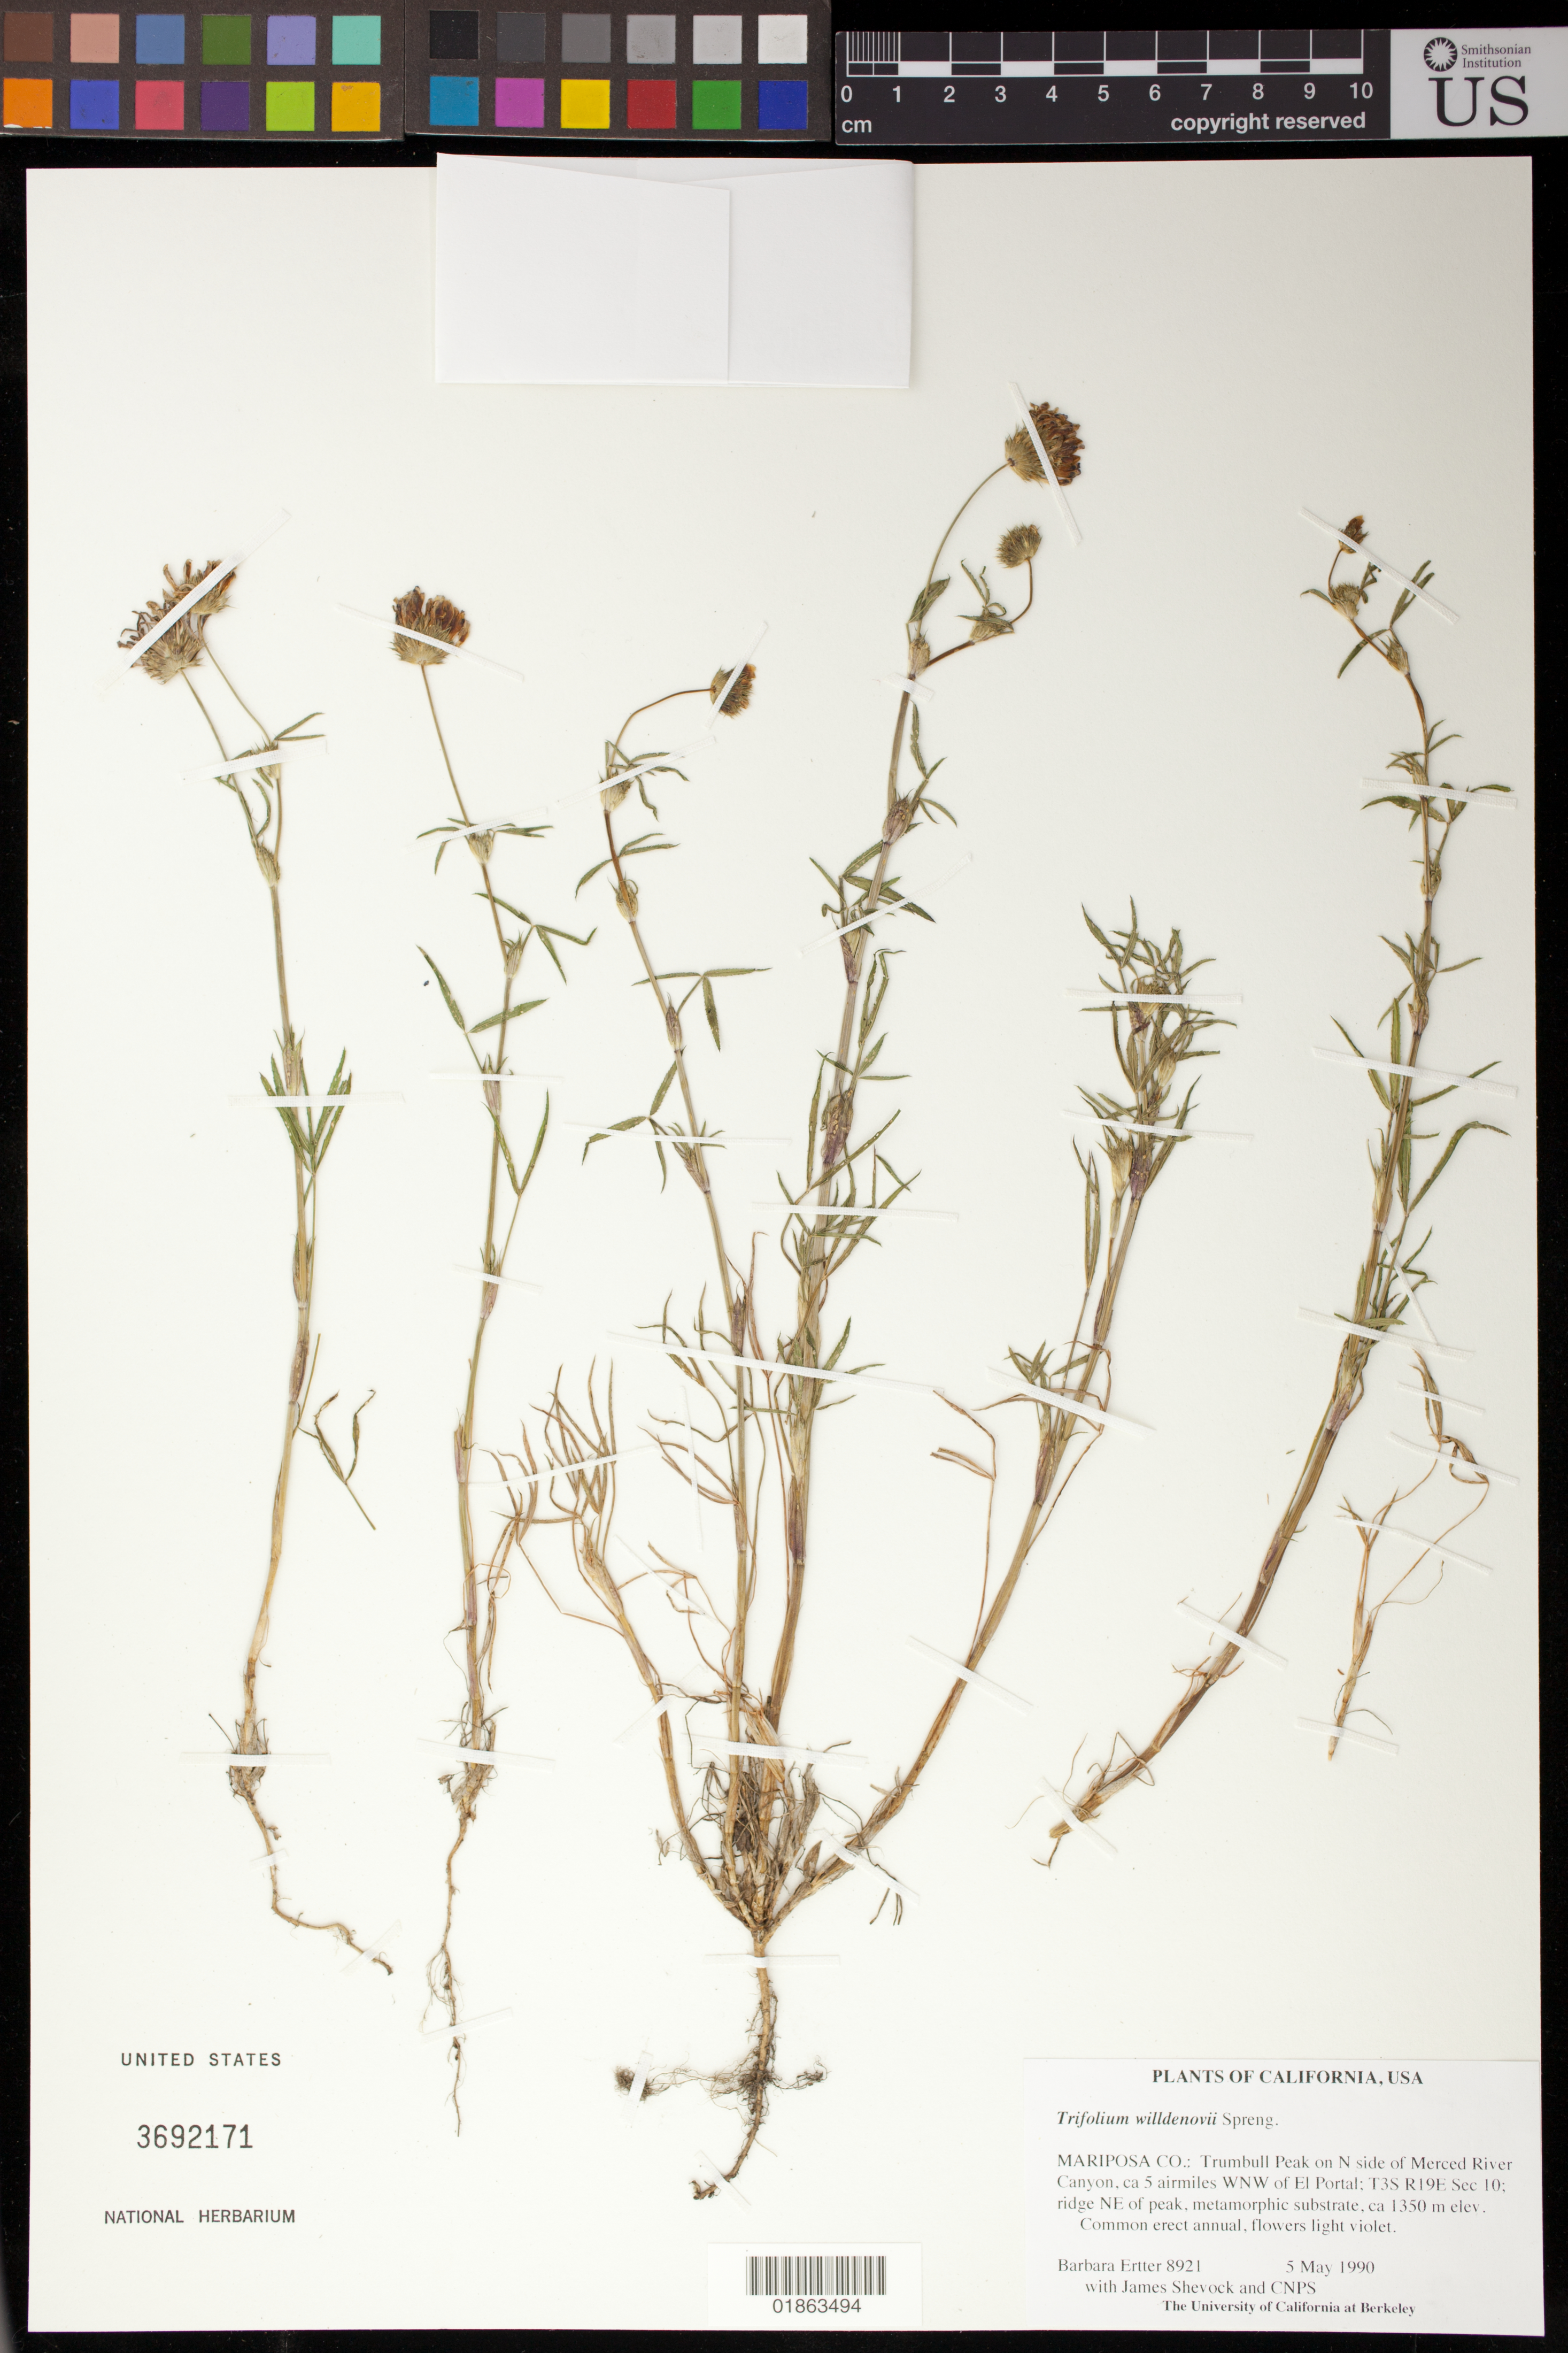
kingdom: Plantae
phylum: Tracheophyta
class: Magnoliopsida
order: Fabales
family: Fabaceae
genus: Trifolium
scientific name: Trifolium willdenovii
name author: Spreng.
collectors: B. Ertter, J. R. Shevock & California Native Plant Society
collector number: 8921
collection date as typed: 5 May 1990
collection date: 1990-05-05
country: United States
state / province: California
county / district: Mariposa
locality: Trumbull Peak on N side of Merced River Canyon, ca 5 airmiles WNW of El Portal; T3S R19E sec 10; ridge NE of peak.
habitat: Metamorphic substrate.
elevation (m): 1350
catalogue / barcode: US 3692171